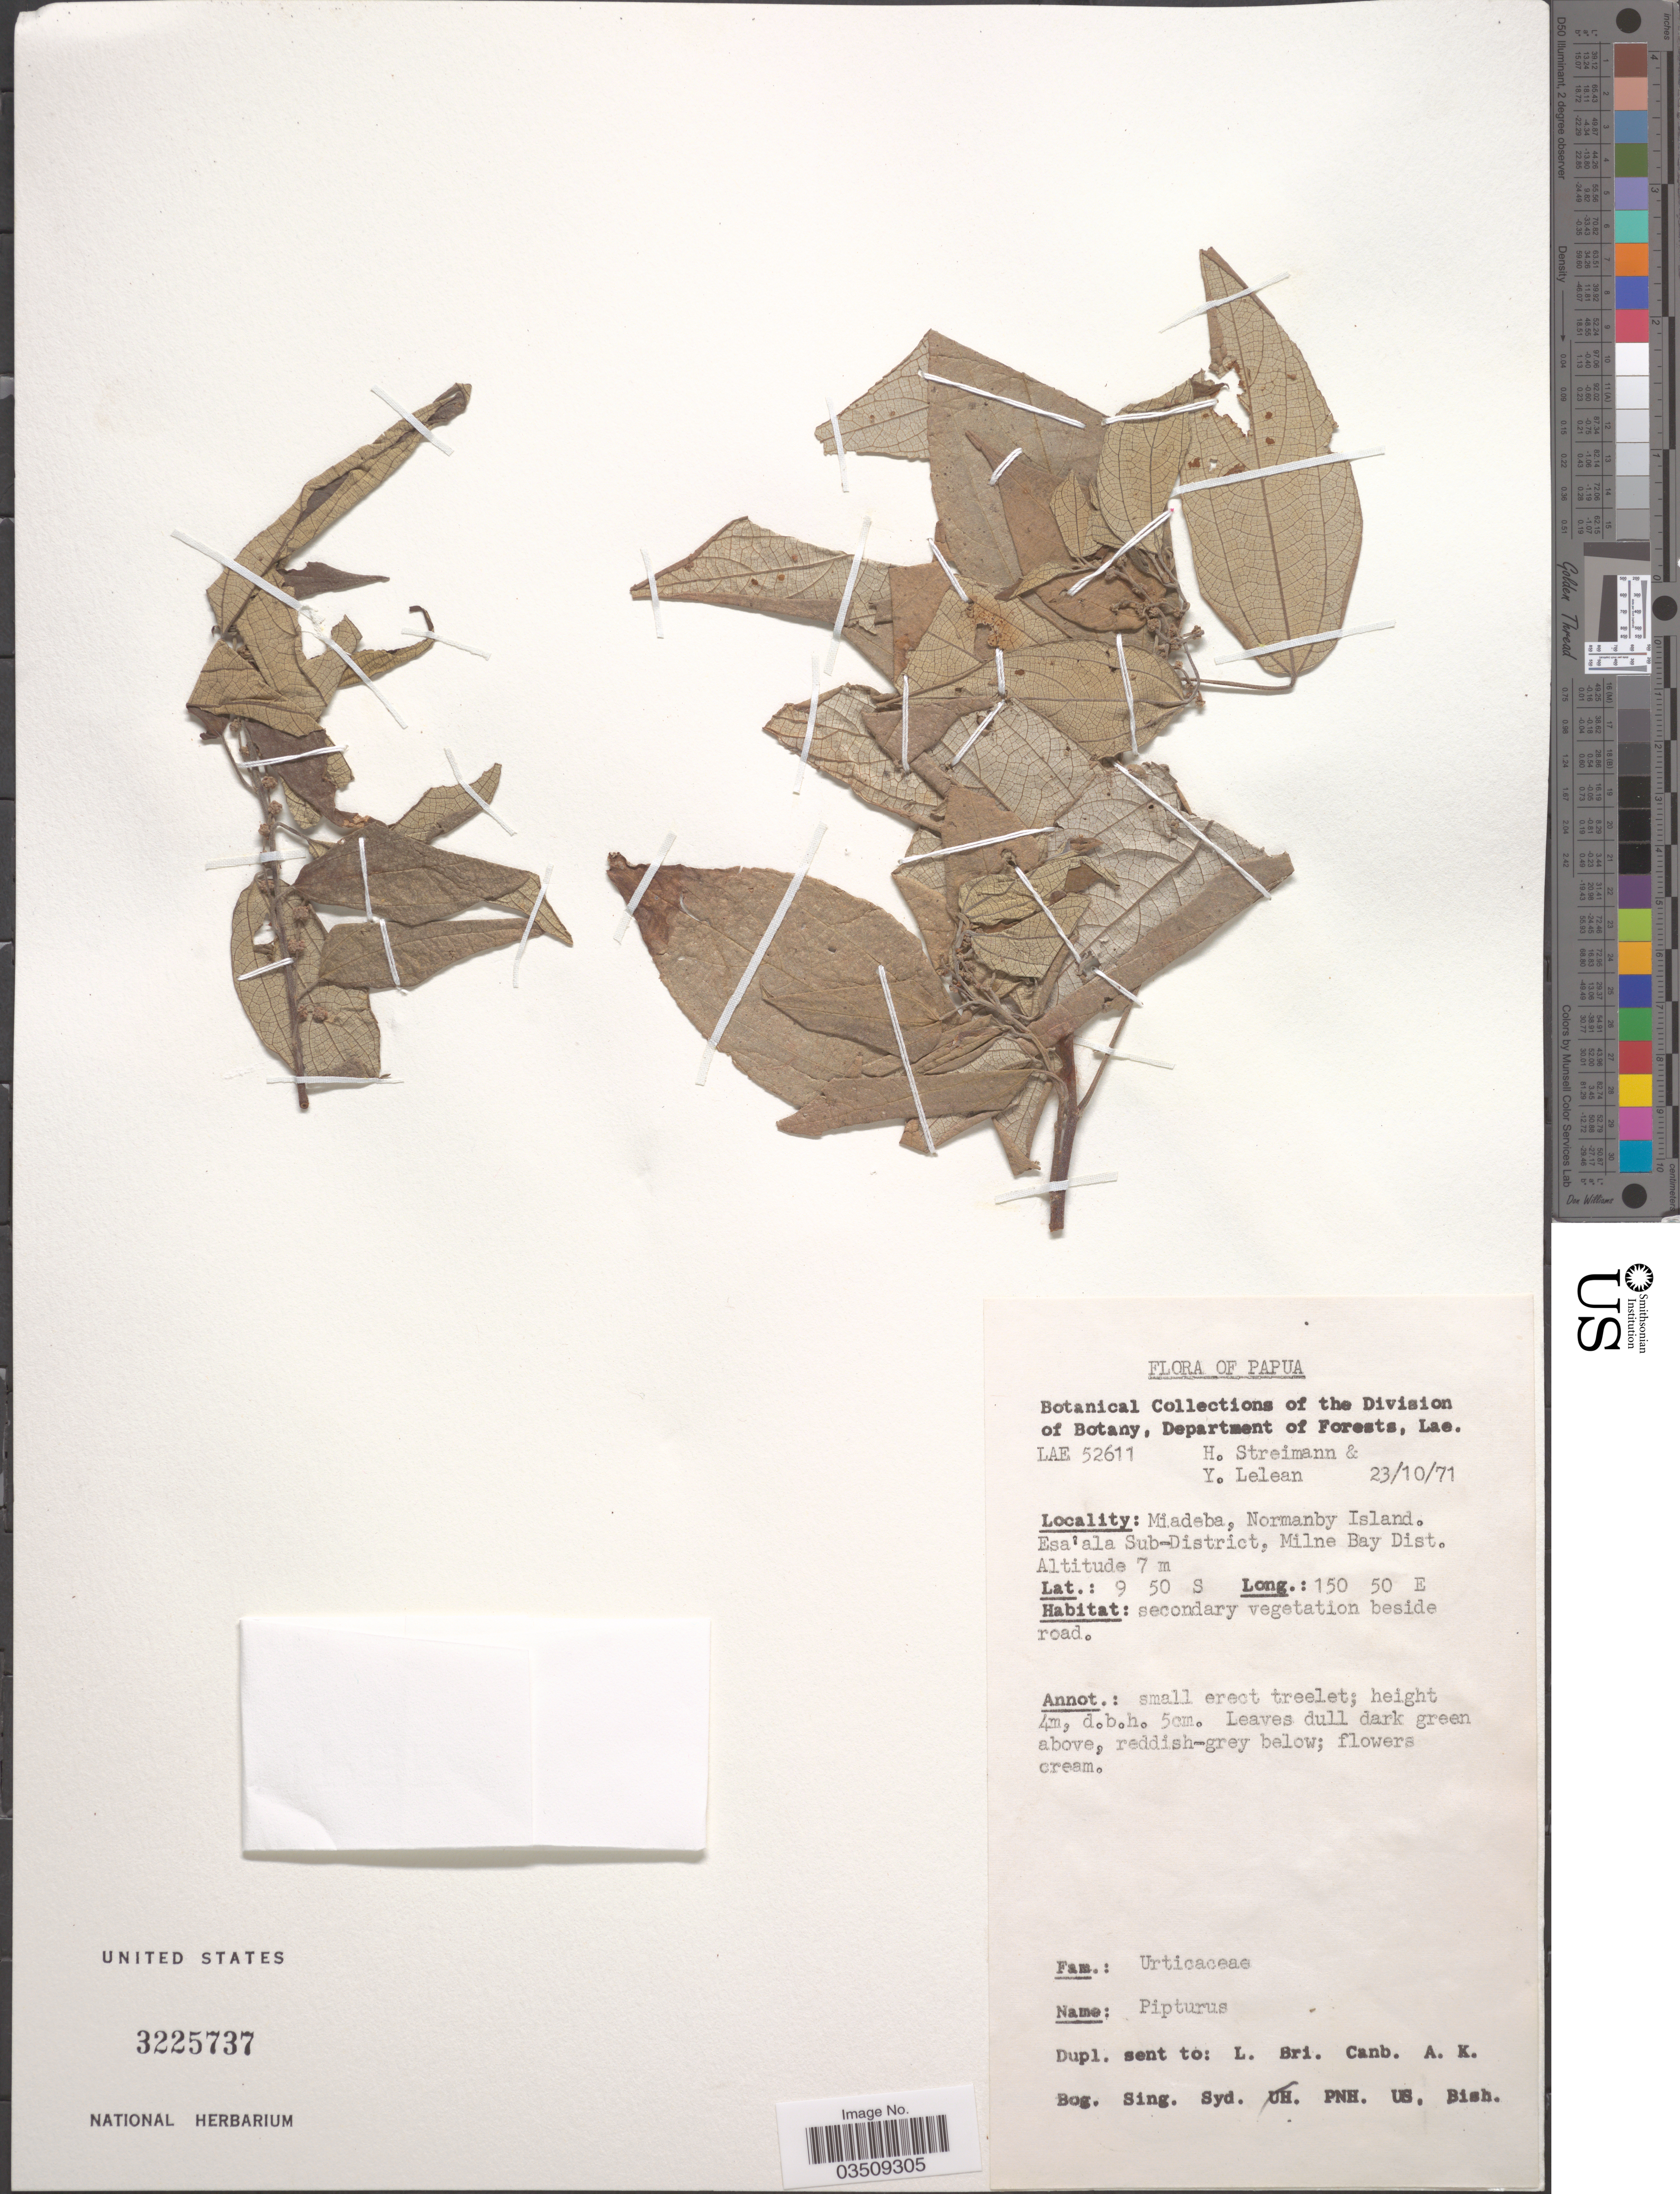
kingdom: Plantae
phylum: Tracheophyta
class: Magnoliopsida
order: Rosales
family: Urticaceae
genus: Pipturus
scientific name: Pipturus sp.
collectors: H. Streimann & Y. Lelean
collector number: LAE 52611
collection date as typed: Transcribed d/m/y: 23/10/71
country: Papua New Guinea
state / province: Milne Bay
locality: Miadeba, Normanby Island. Esa'ala Sub-District, Milne Bay Dist.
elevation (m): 7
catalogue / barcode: US 3225737